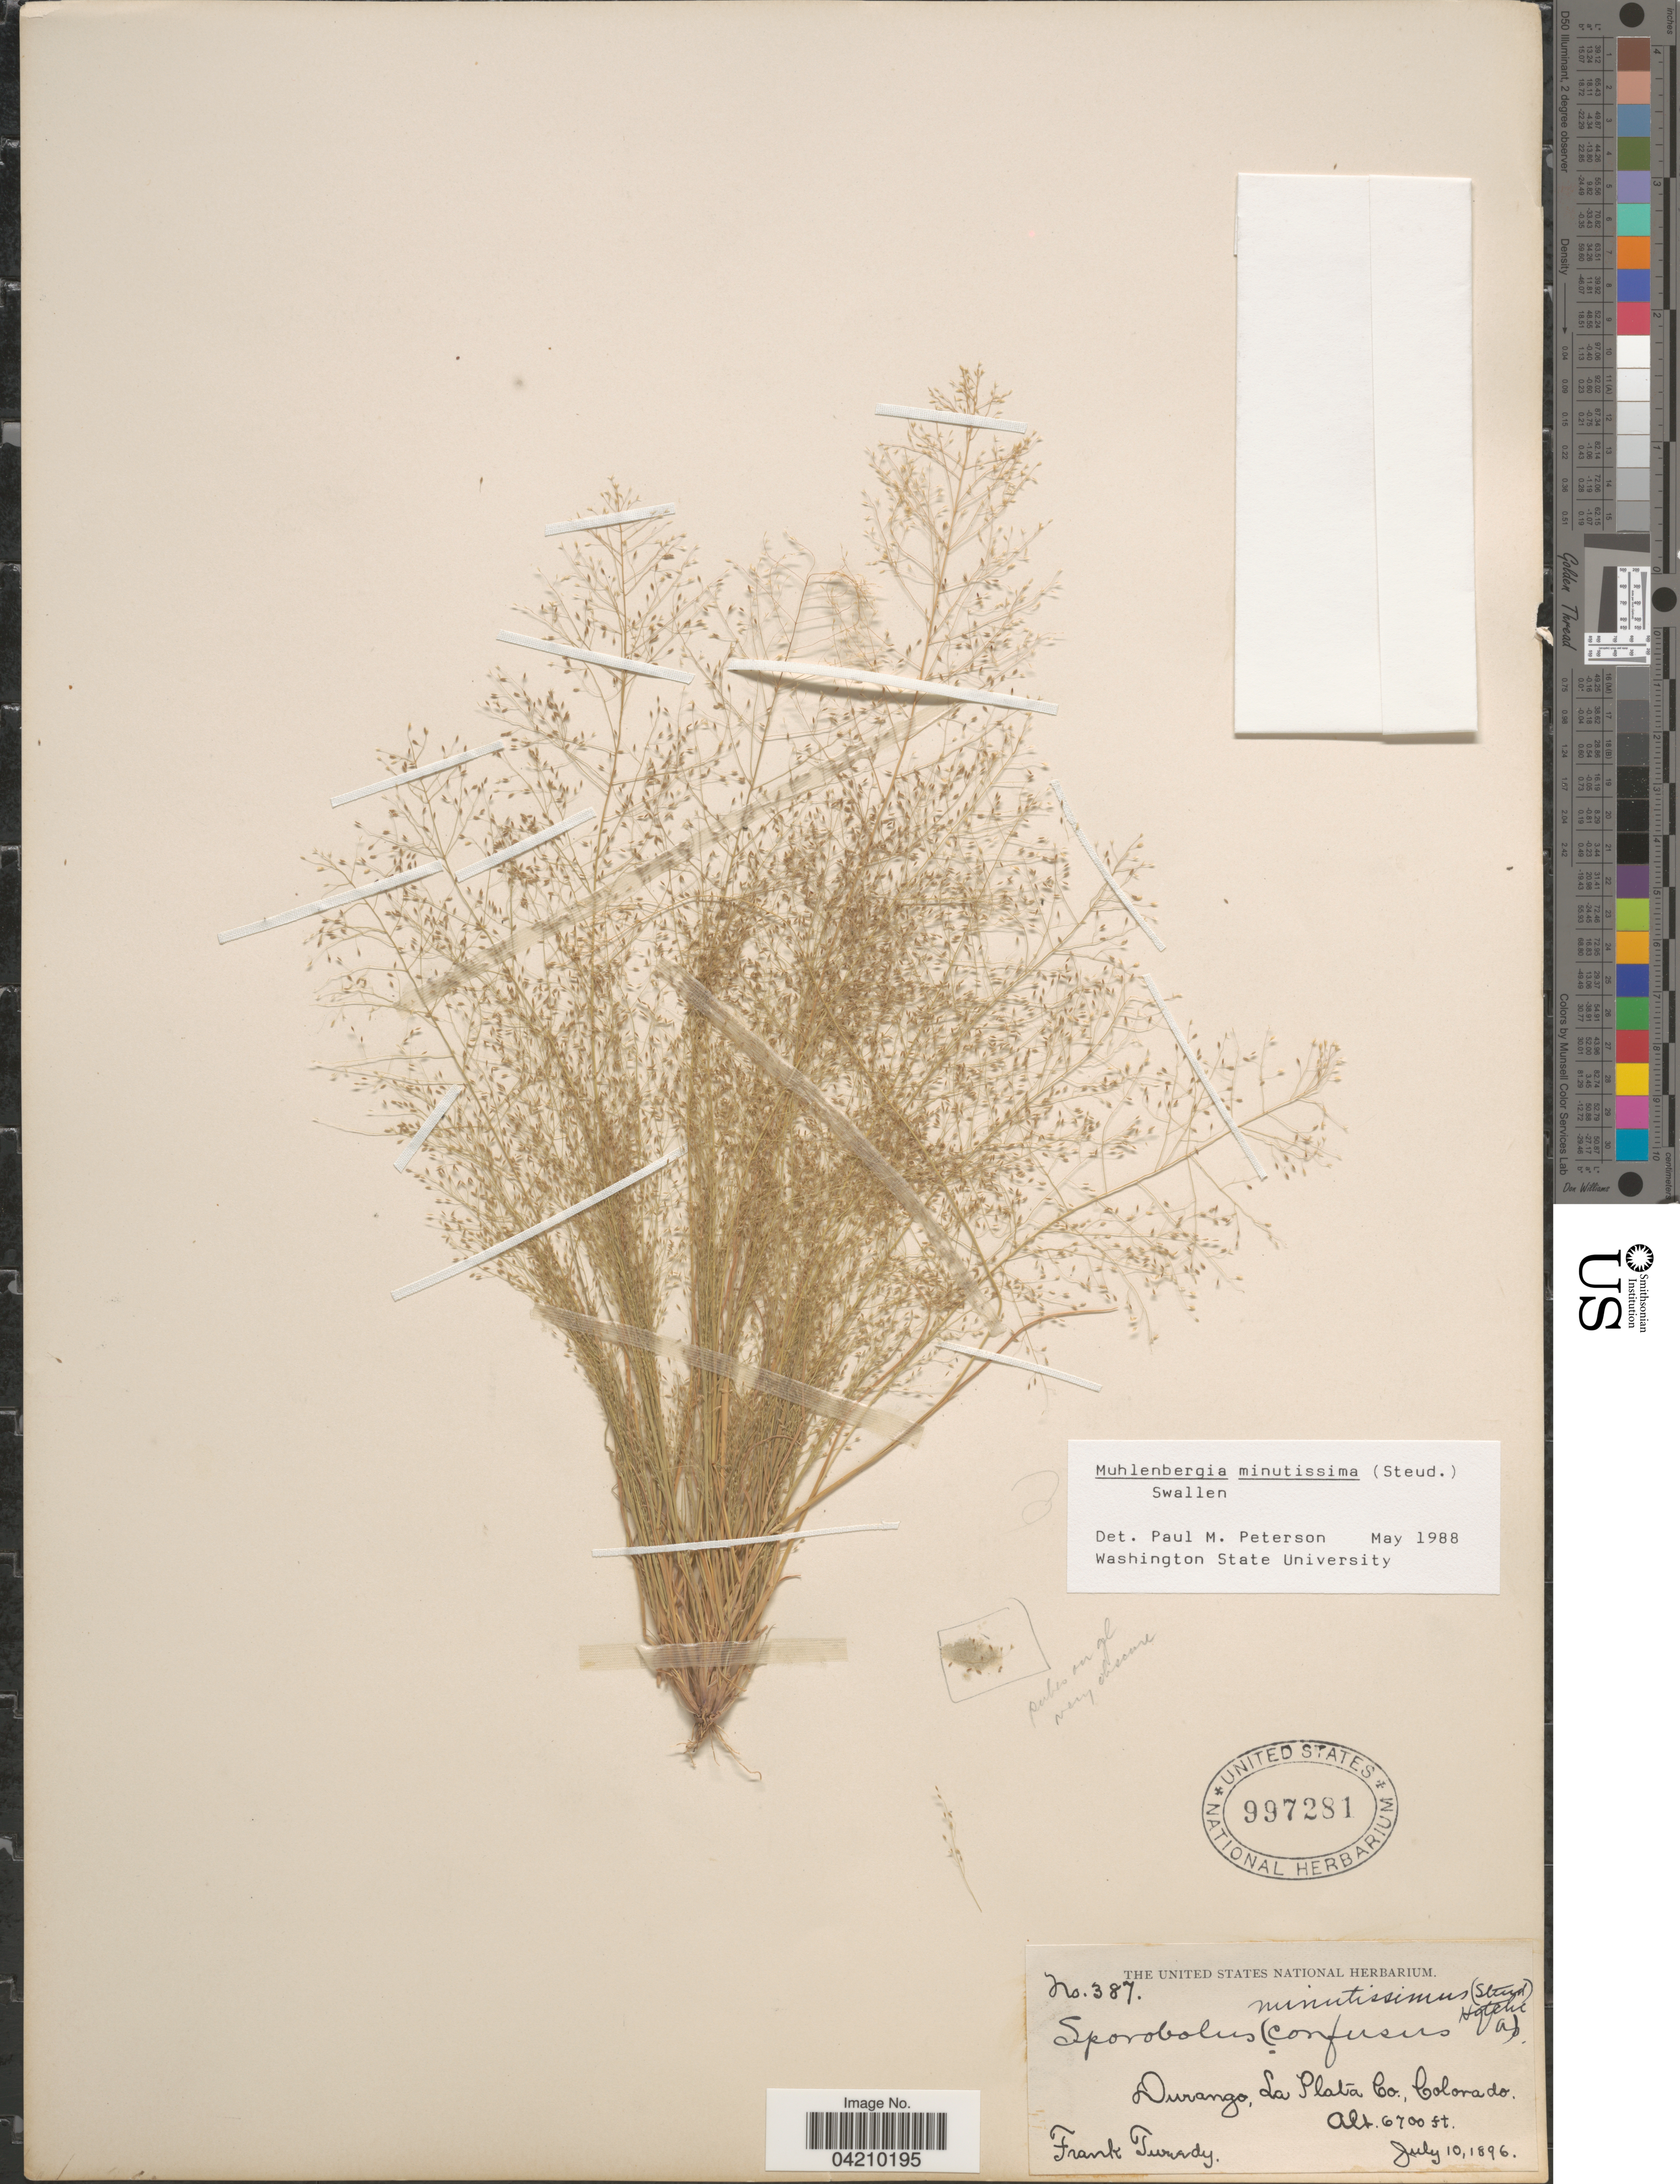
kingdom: Plantae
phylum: Tracheophyta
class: Liliopsida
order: Poales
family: Poaceae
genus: Muhlenbergia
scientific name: Muhlenbergia minutissima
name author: (Steud.) Swallen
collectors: F. Tweedy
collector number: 387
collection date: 1896-07-10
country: United States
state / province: Colorado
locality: Durango, La Plata Co.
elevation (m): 2042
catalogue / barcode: US 997281